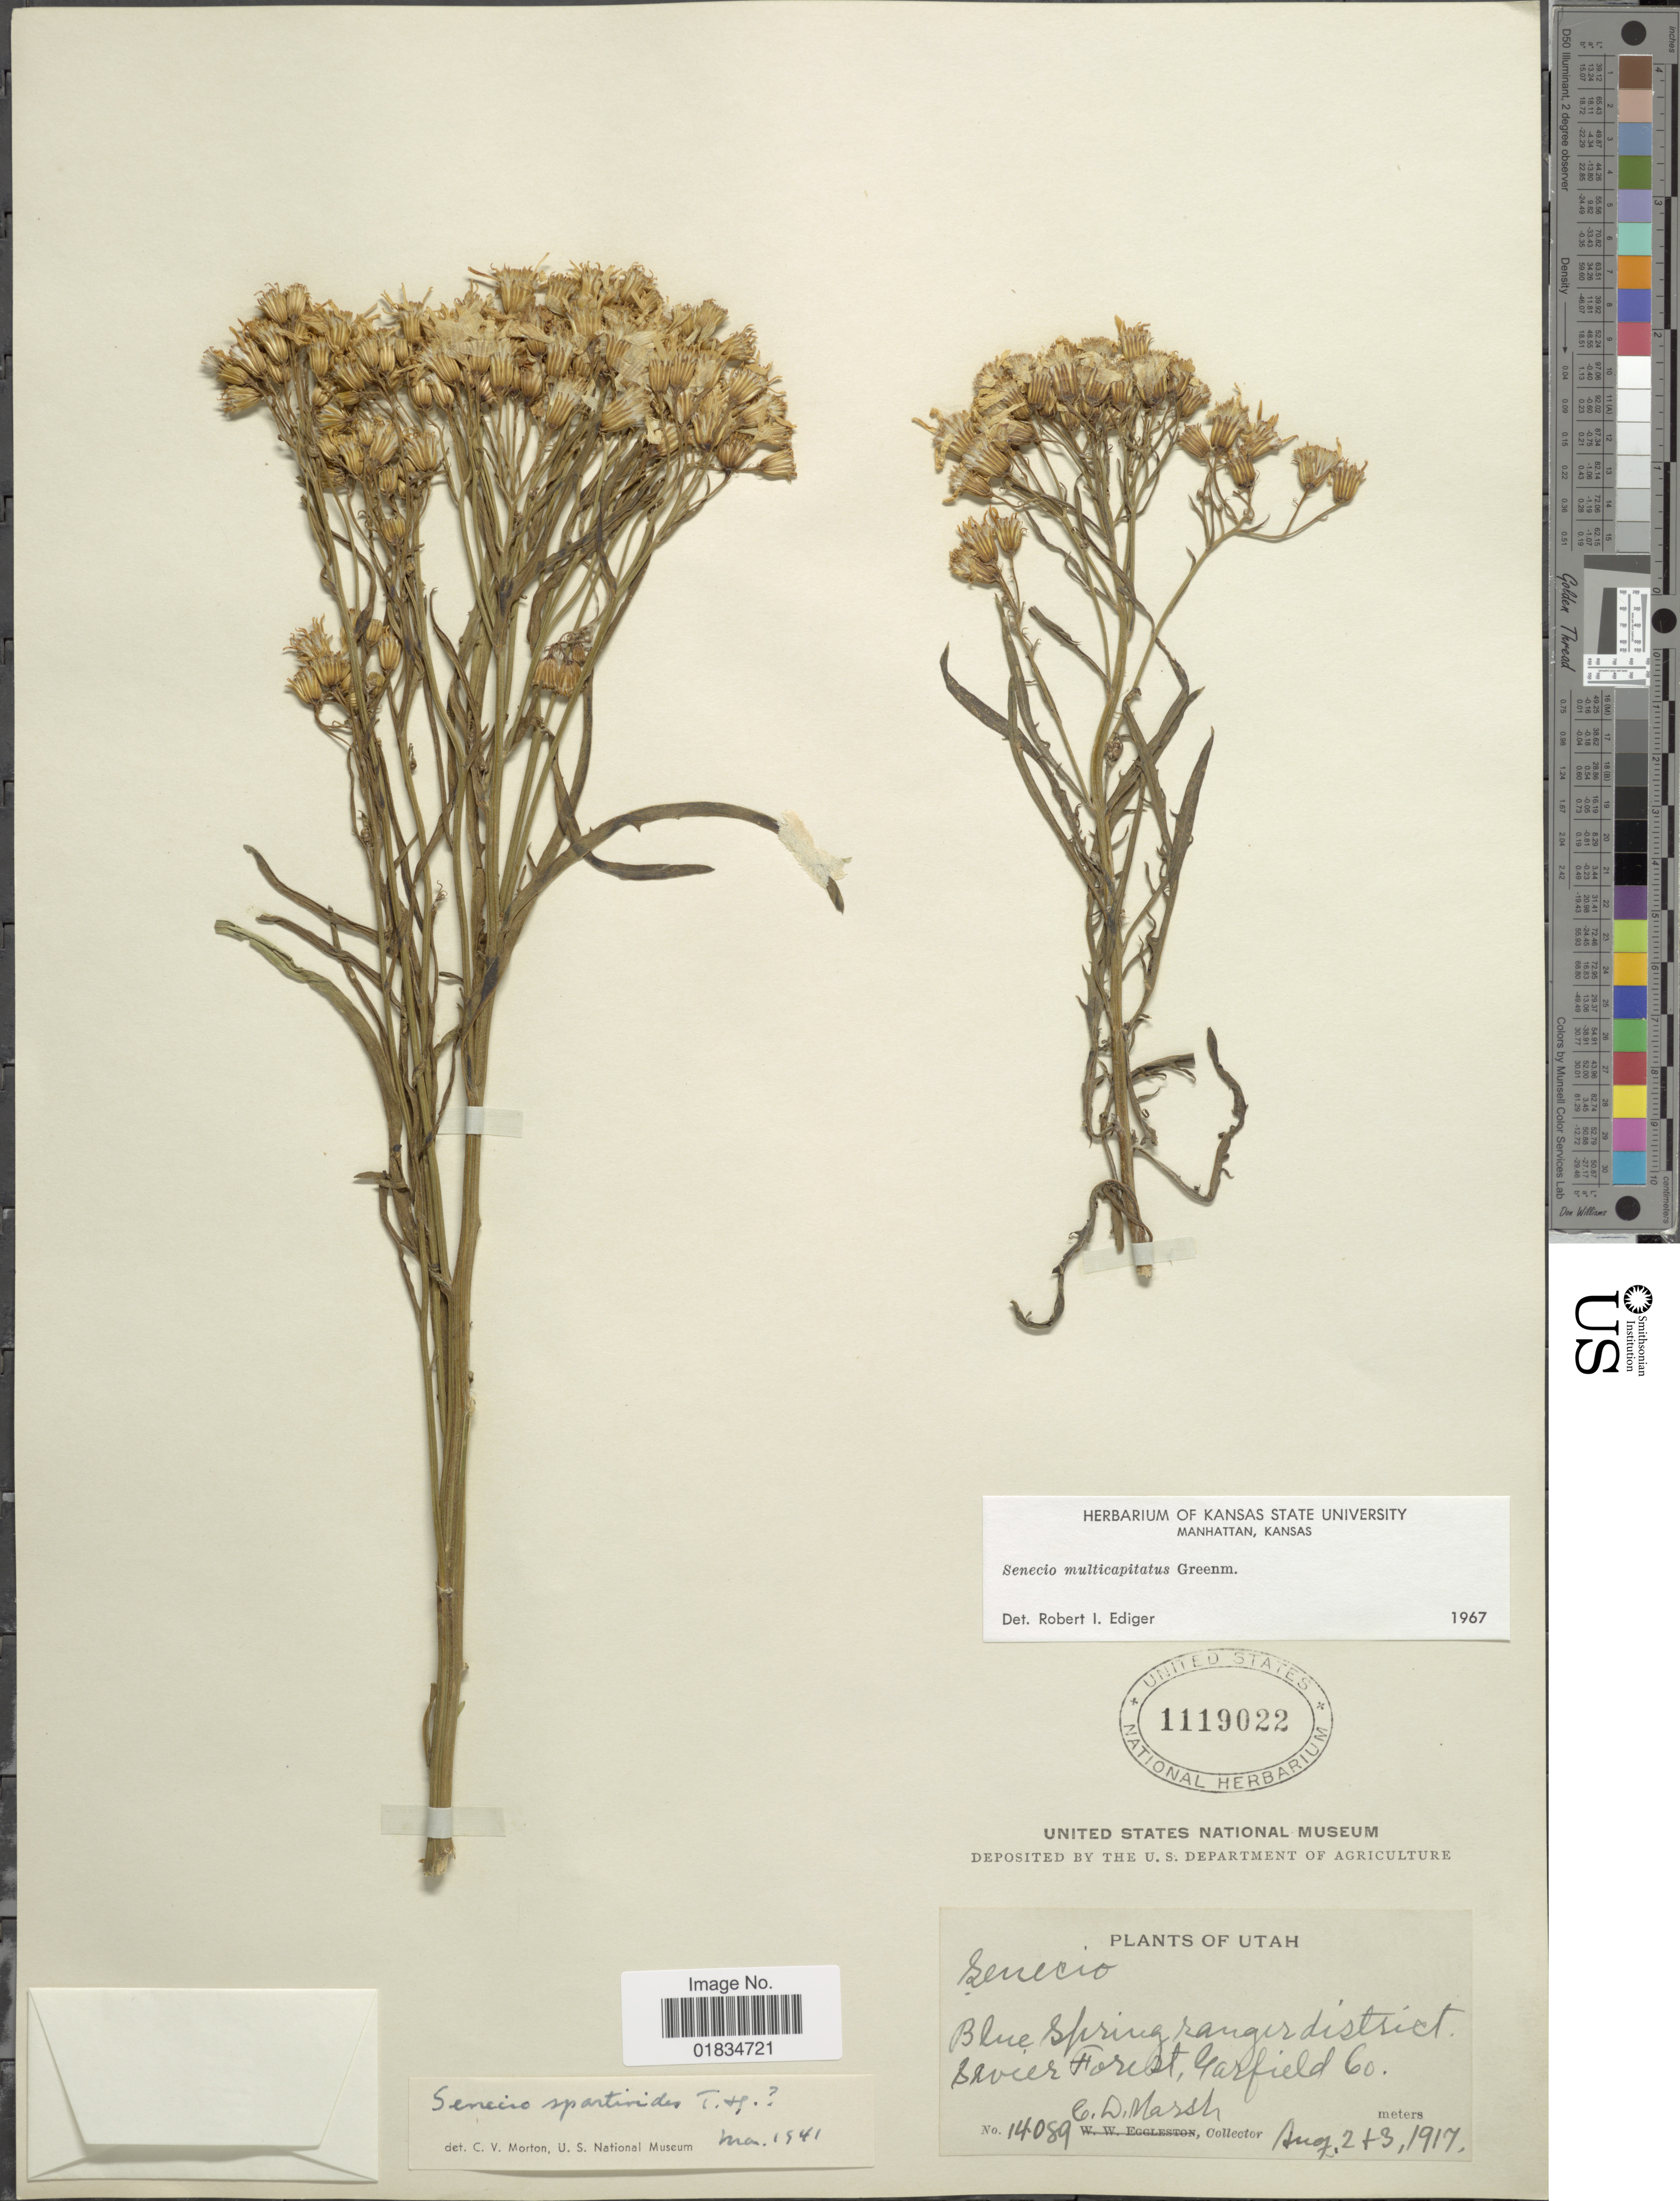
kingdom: Plantae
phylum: Tracheophyta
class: Magnoliopsida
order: Asterales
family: Asteraceae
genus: Senecio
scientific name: Senecio multicapitatus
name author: Greenm.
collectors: C. D. Marsh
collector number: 14089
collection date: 1917-08-02/1917-08-03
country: United States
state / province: Utah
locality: Blue Spring ranger district. Sevier Forest, Garfield Co.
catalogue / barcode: US 1119022